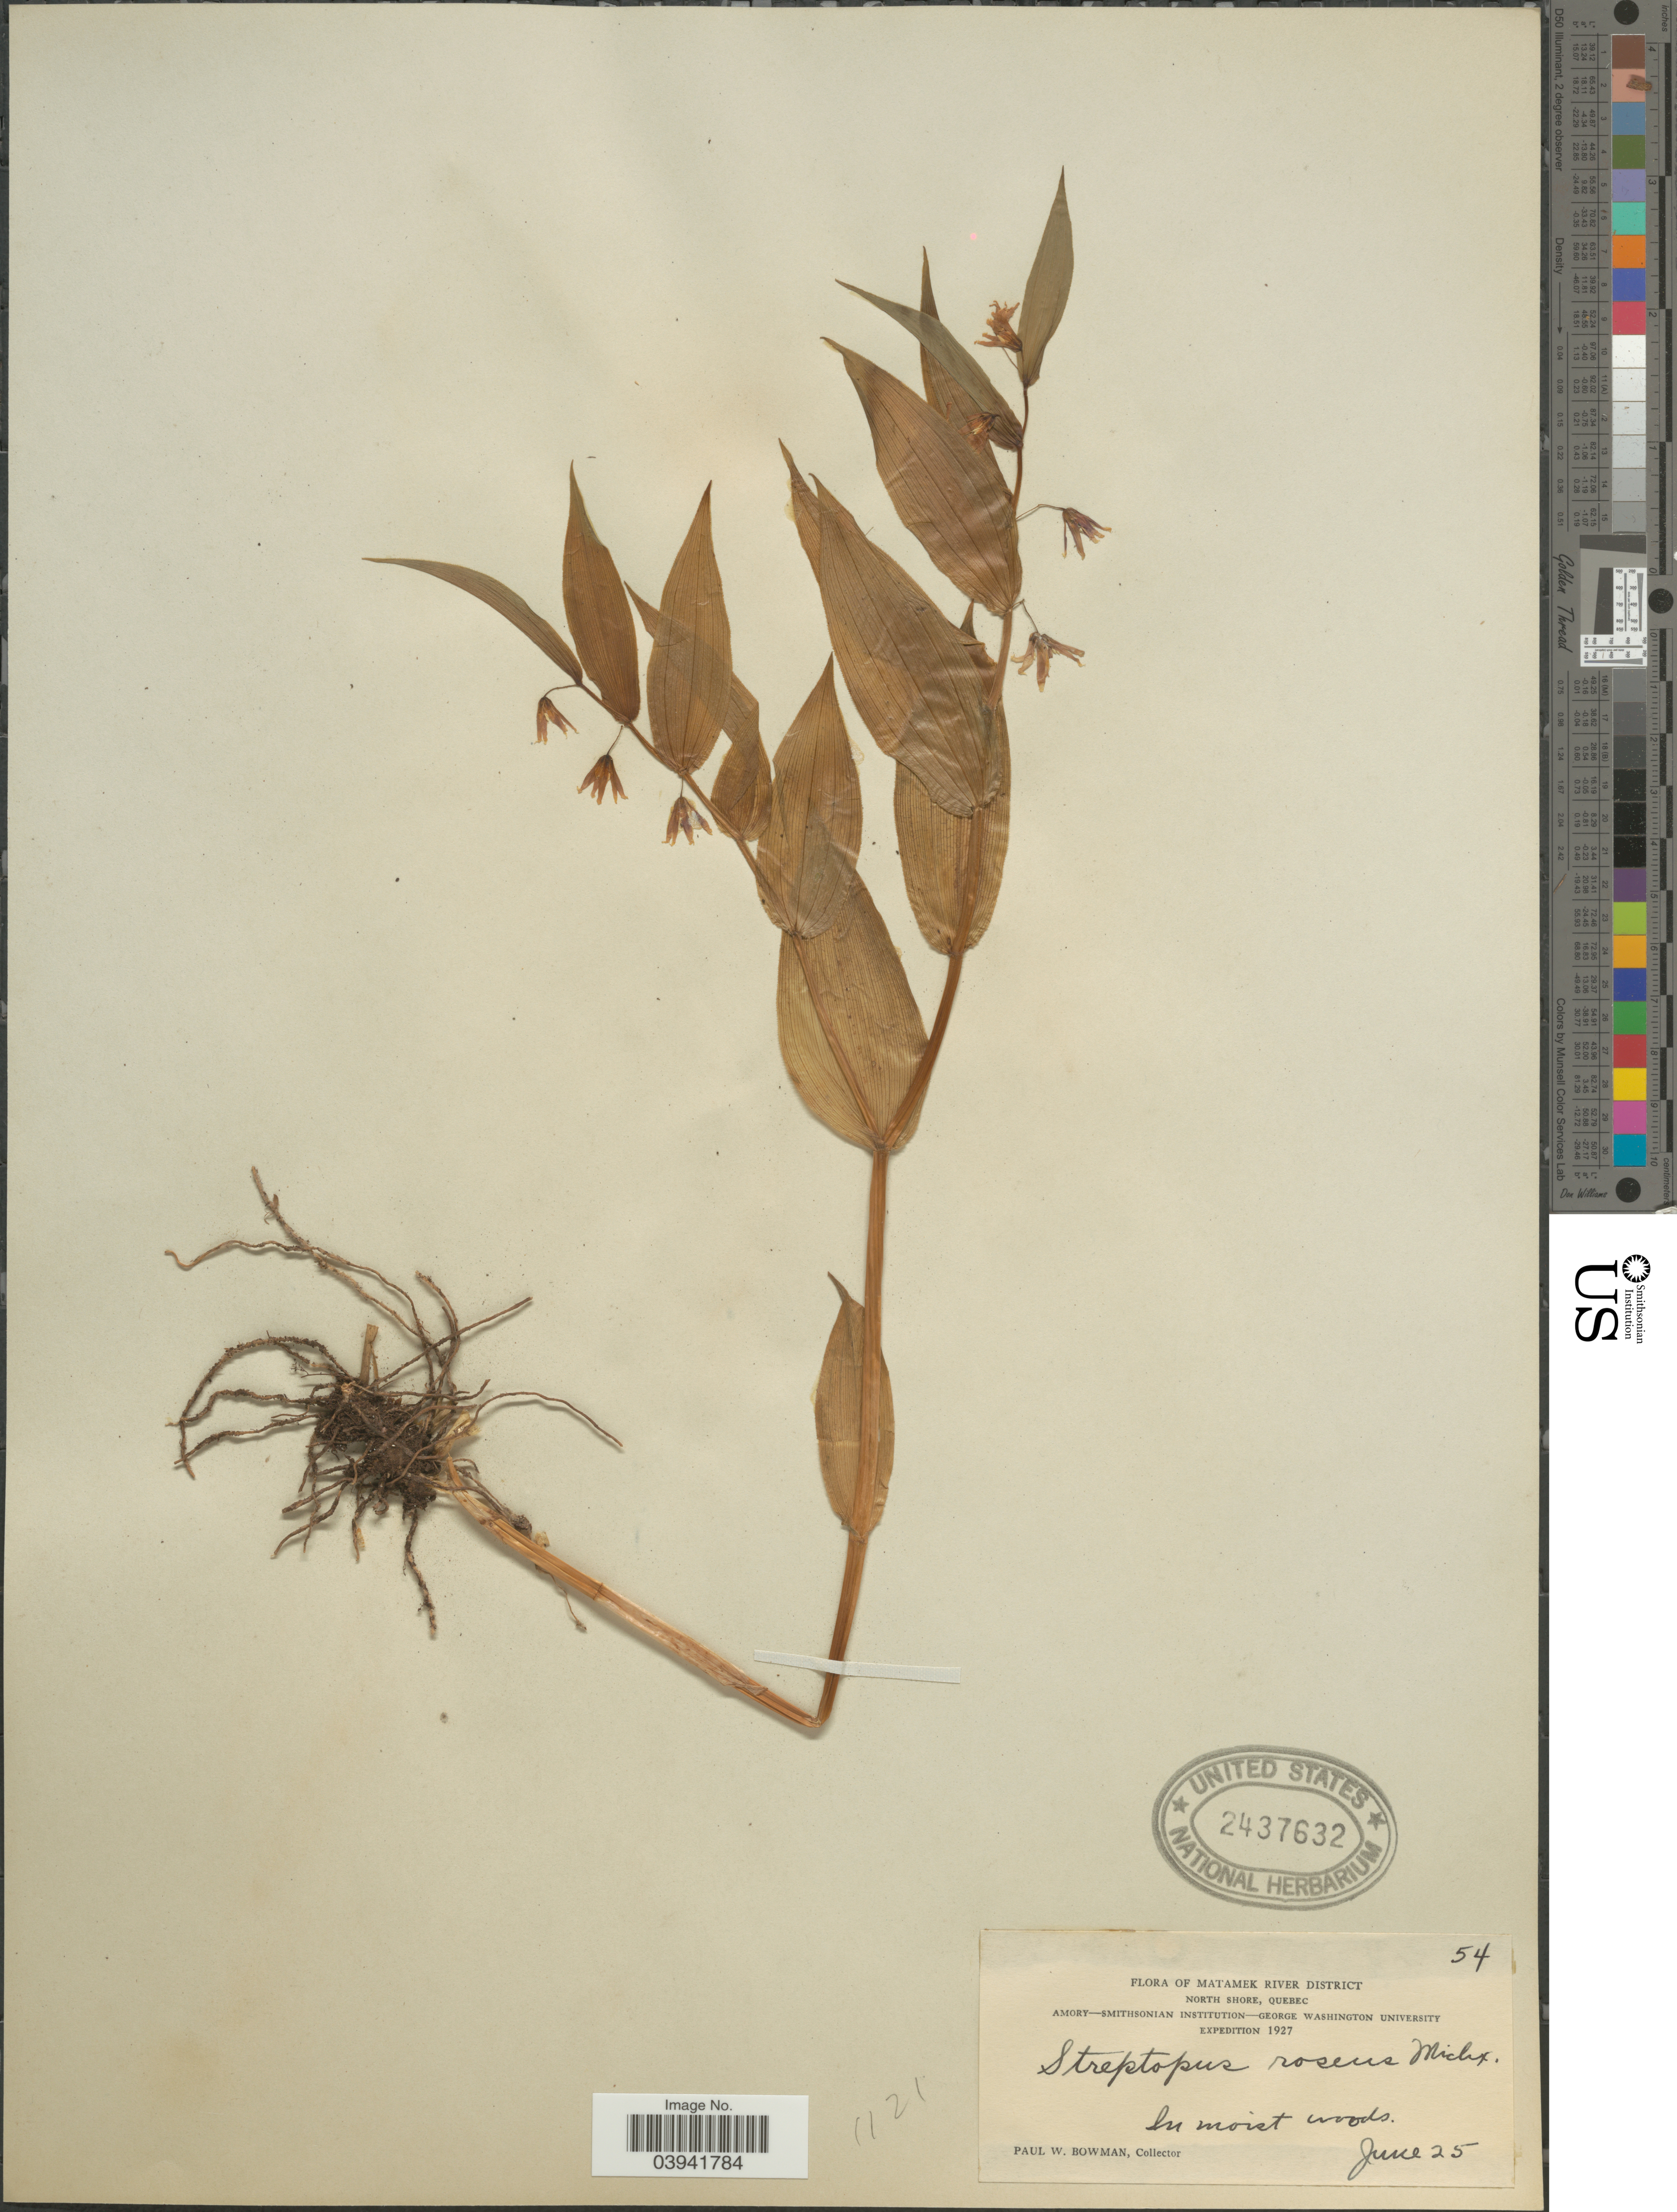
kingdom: Plantae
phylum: Tracheophyta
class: Liliopsida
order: Liliales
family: Liliaceae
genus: Streptopus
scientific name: Streptopus roseus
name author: Michx.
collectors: P. Bowman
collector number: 54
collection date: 1927-06-25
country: Canada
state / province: Quebec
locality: Matamek River District. North shore.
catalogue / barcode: US 2437632